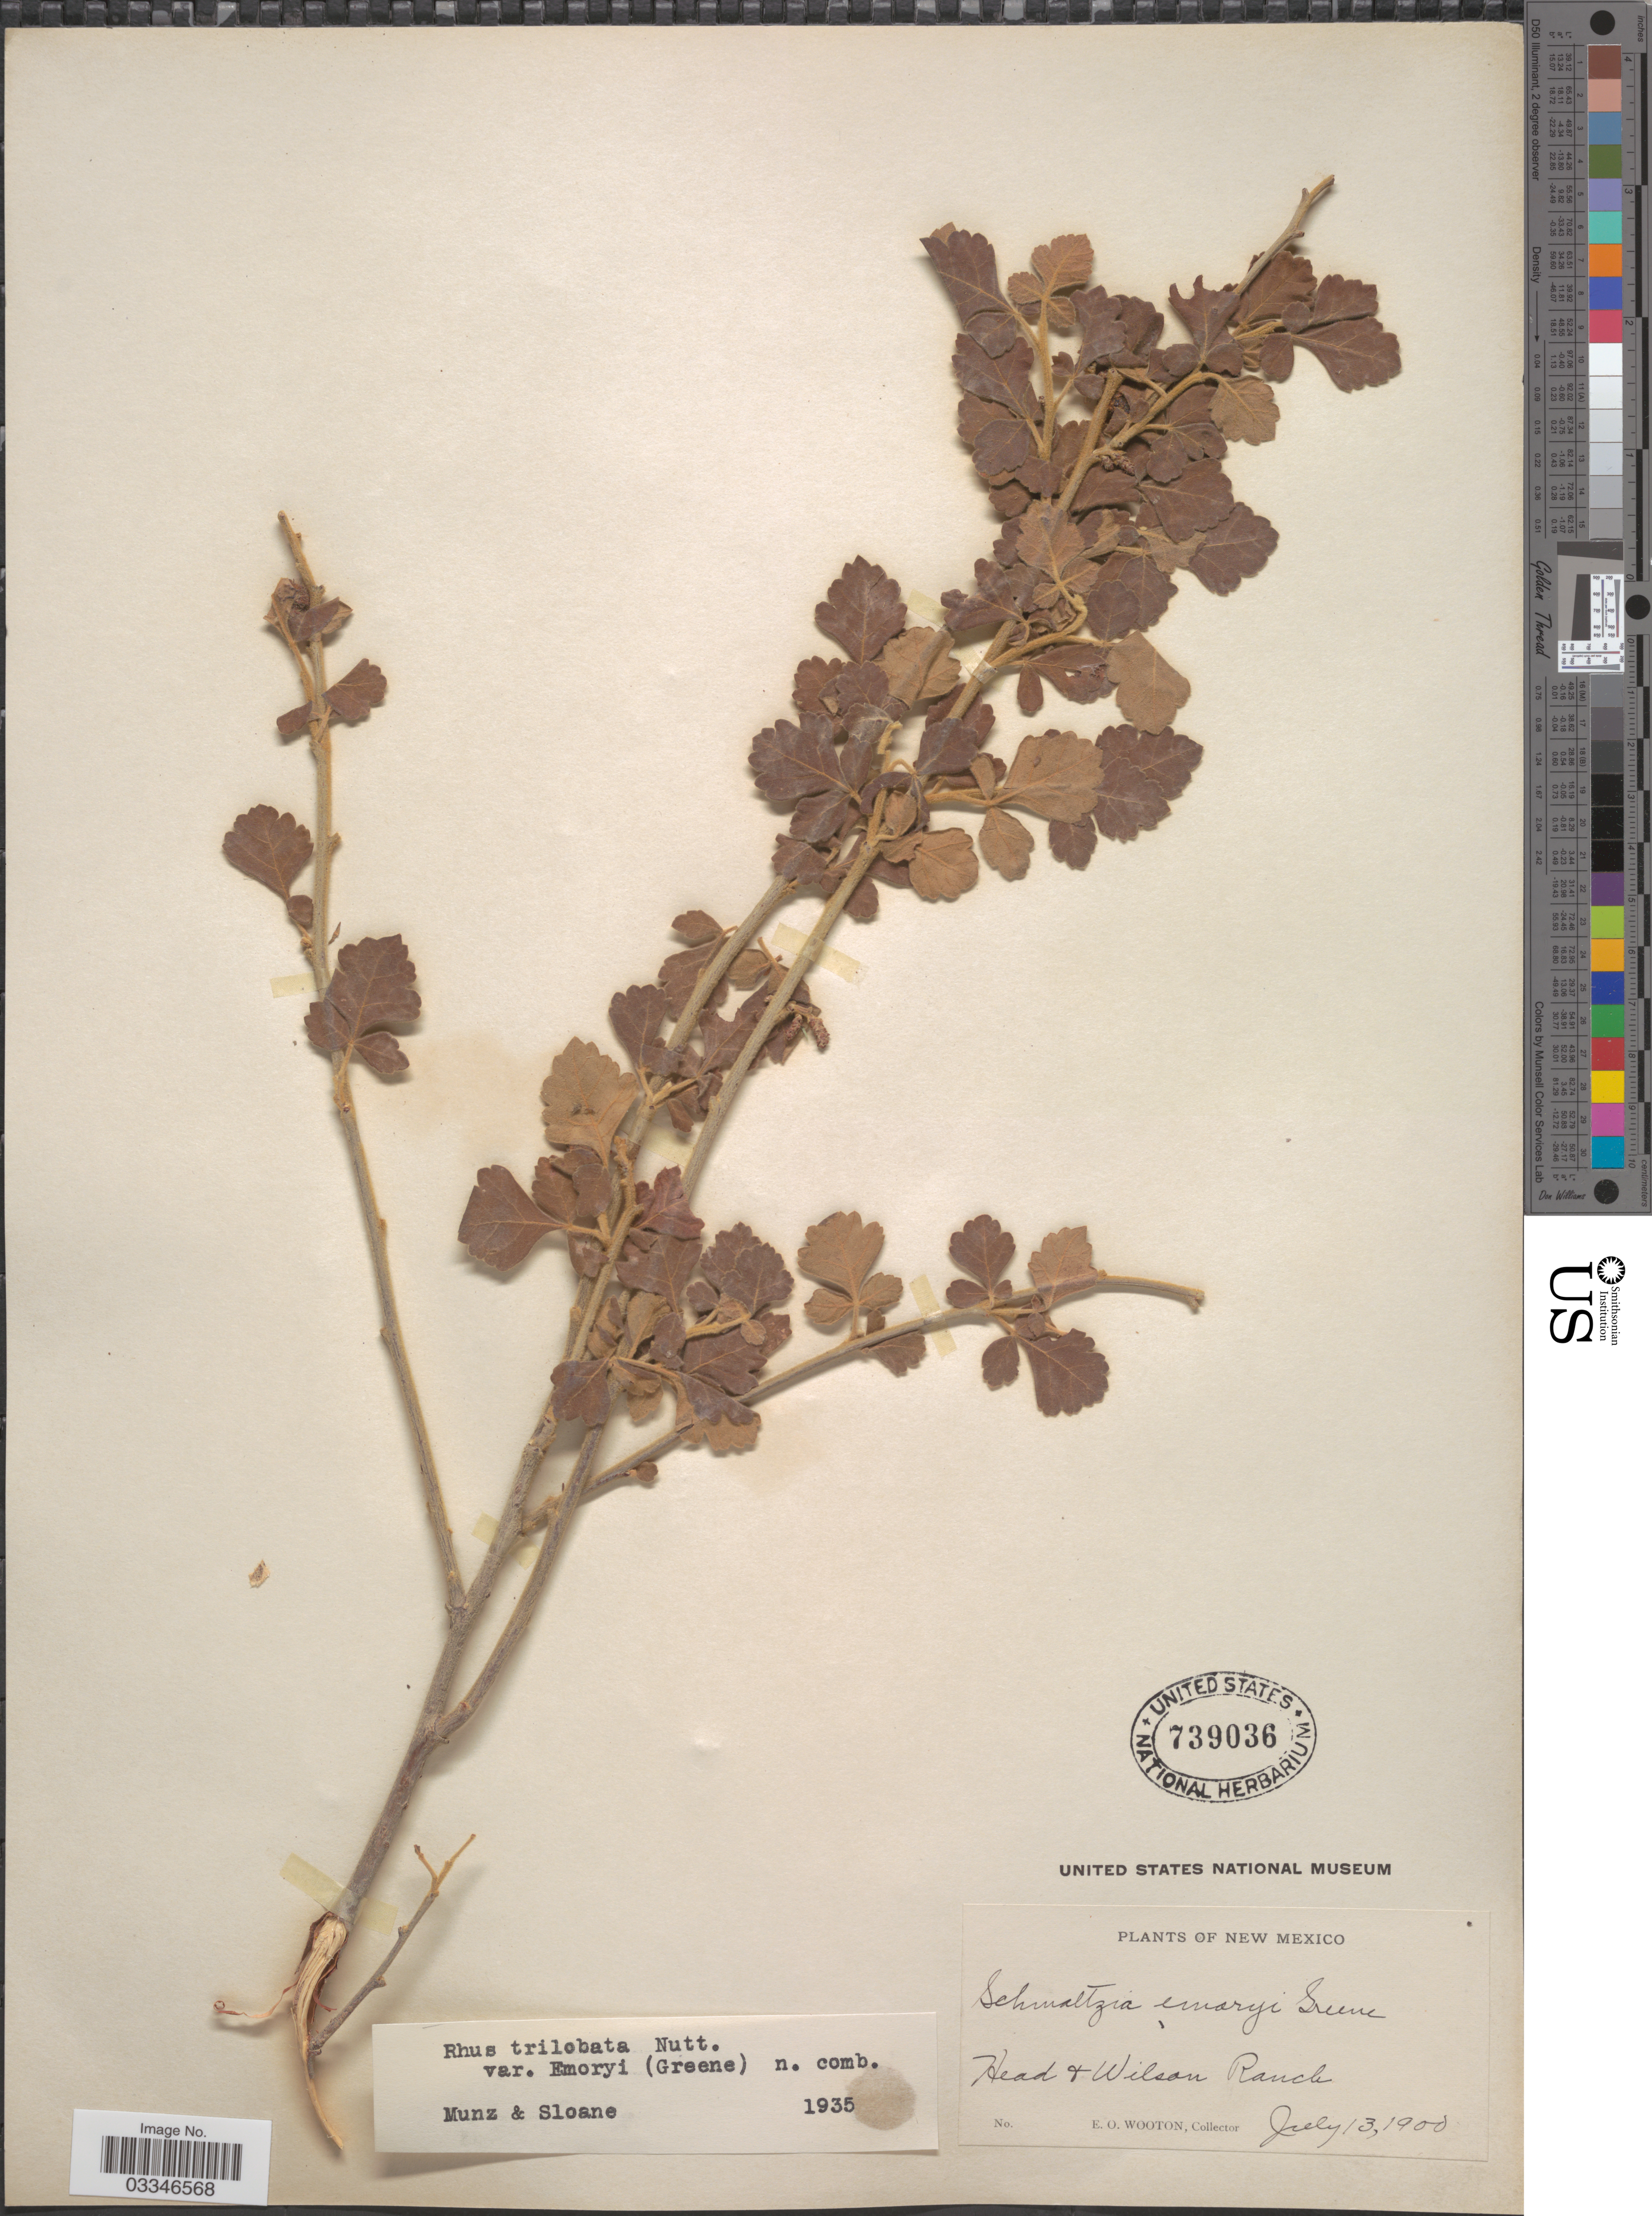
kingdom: Plantae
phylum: Tracheophyta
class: Magnoliopsida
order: Sapindales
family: Anacardiaceae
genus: Rhus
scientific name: Rhus trilobata var. pilosissima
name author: Engl.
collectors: E. O. Wooton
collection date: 1900-07-13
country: United States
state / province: New Mexico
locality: Head & Wilson Ranch.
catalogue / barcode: US 739036